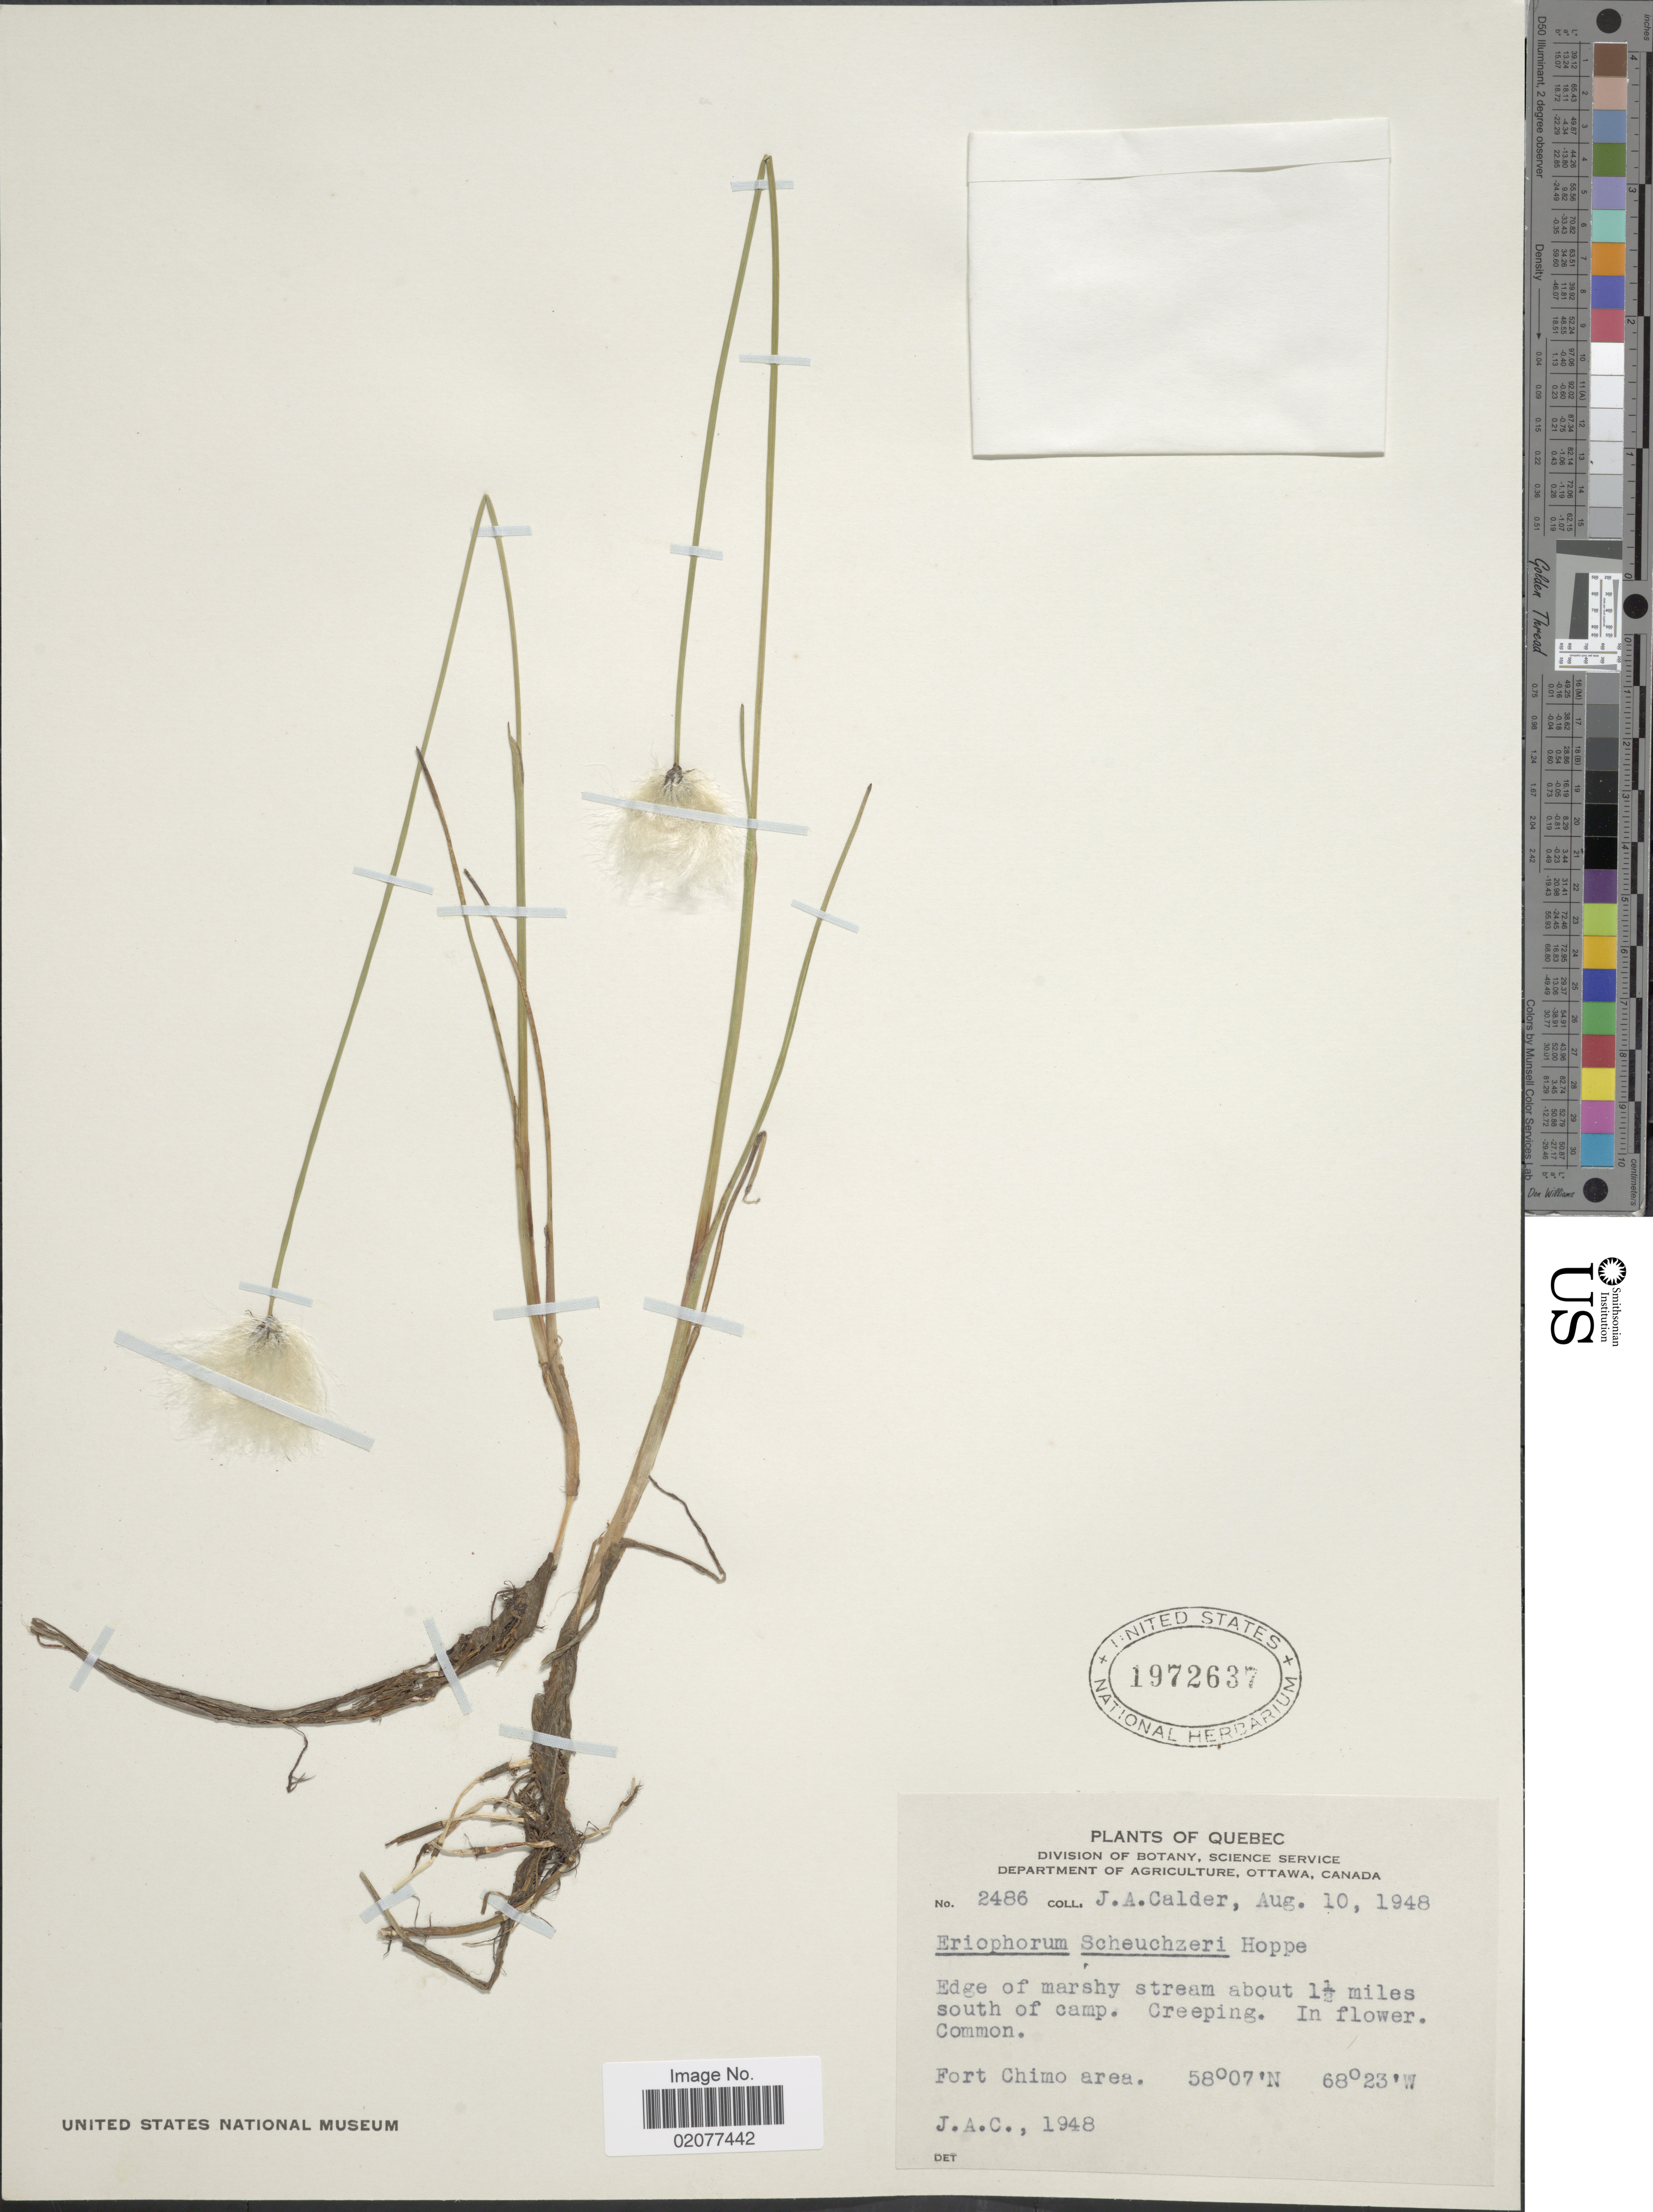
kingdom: Plantae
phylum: Tracheophyta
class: Liliopsida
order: Poales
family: Cyperaceae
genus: Eriophorum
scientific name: Eriophorum scheuchzeri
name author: Hoppe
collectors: J. A. Calder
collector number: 2486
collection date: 1948-08-10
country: Canada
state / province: Quebec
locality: Quebec, Edge of marshu stream about 1½ miles south of camp. Creeping. Fort Chimo area.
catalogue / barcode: US 1972637